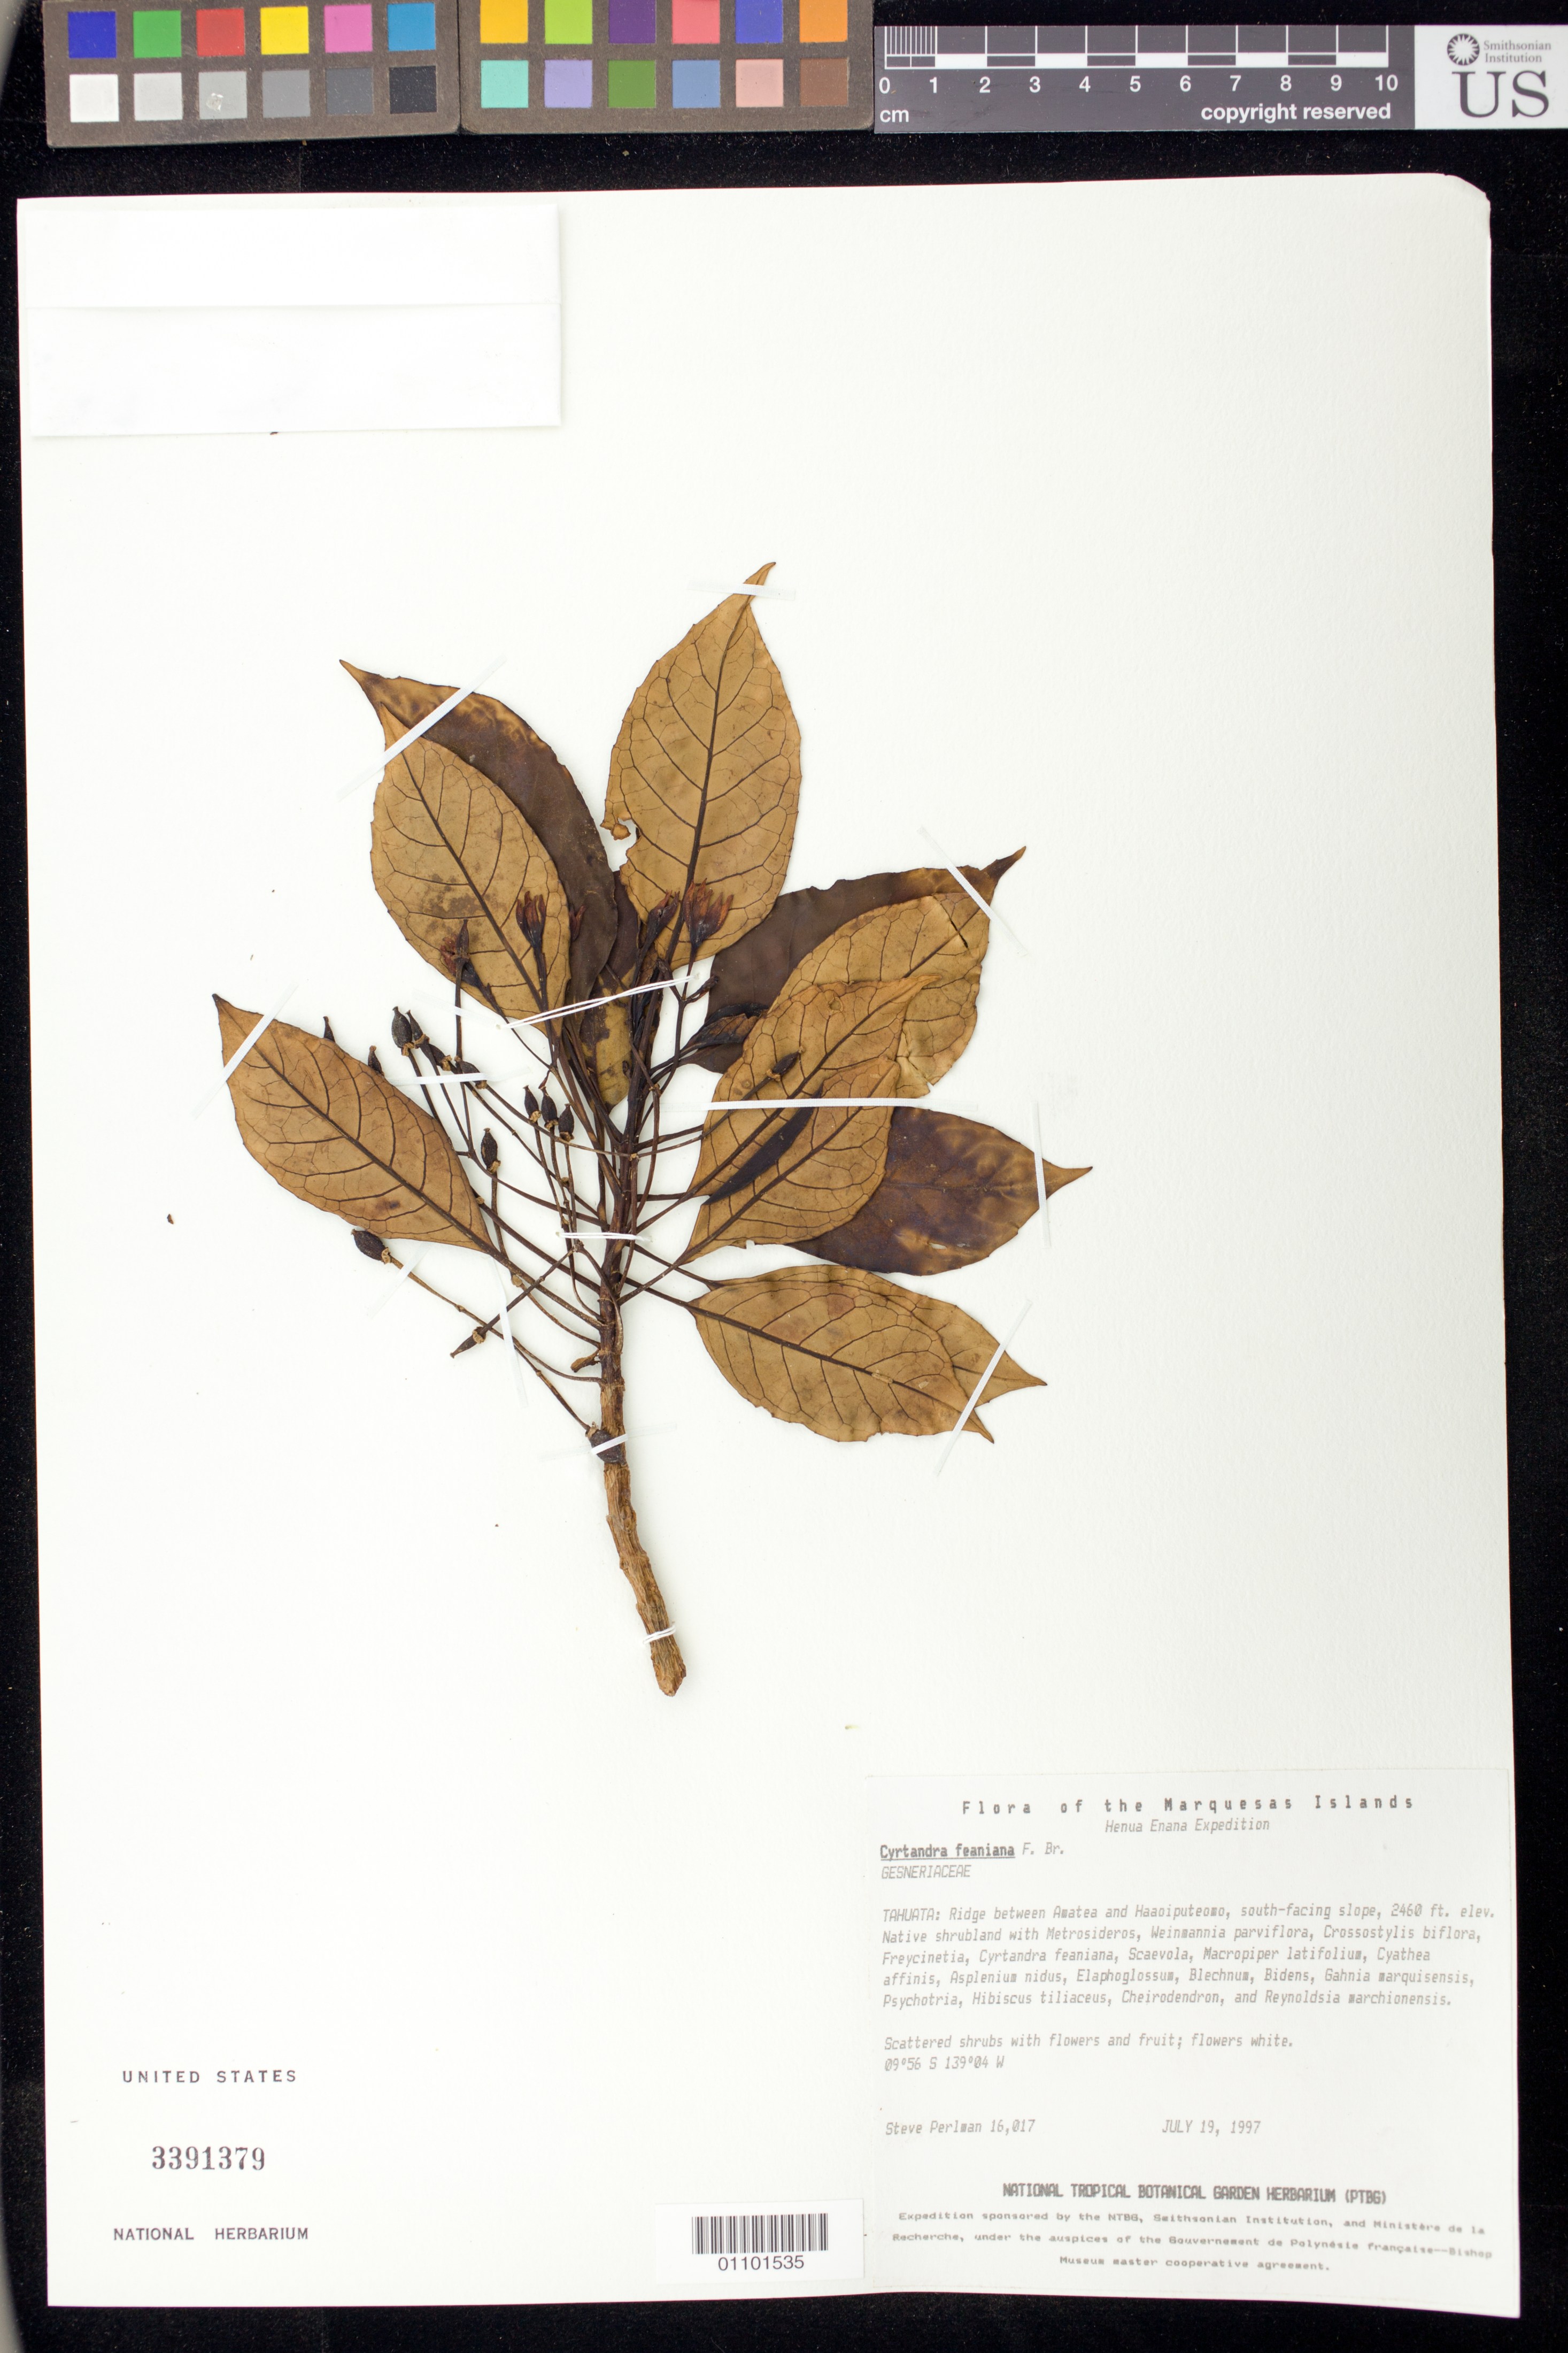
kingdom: Plantae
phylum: Tracheophyta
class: Magnoliopsida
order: Lamiales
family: Gesneriaceae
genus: Cyrtandra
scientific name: Cyrtandra feaniana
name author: F. Br.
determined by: Wagner, W. L., (BOT), Smithsonian Institution - National Museum of Natural History (UNITED STATES)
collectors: S. P. Perlman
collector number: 16017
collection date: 1997-07-19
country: French Polynesia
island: Tahuata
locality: Ridge between Amatea and Haaoiputeomo, S facing slope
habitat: Native shrubland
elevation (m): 750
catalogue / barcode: US 3391379